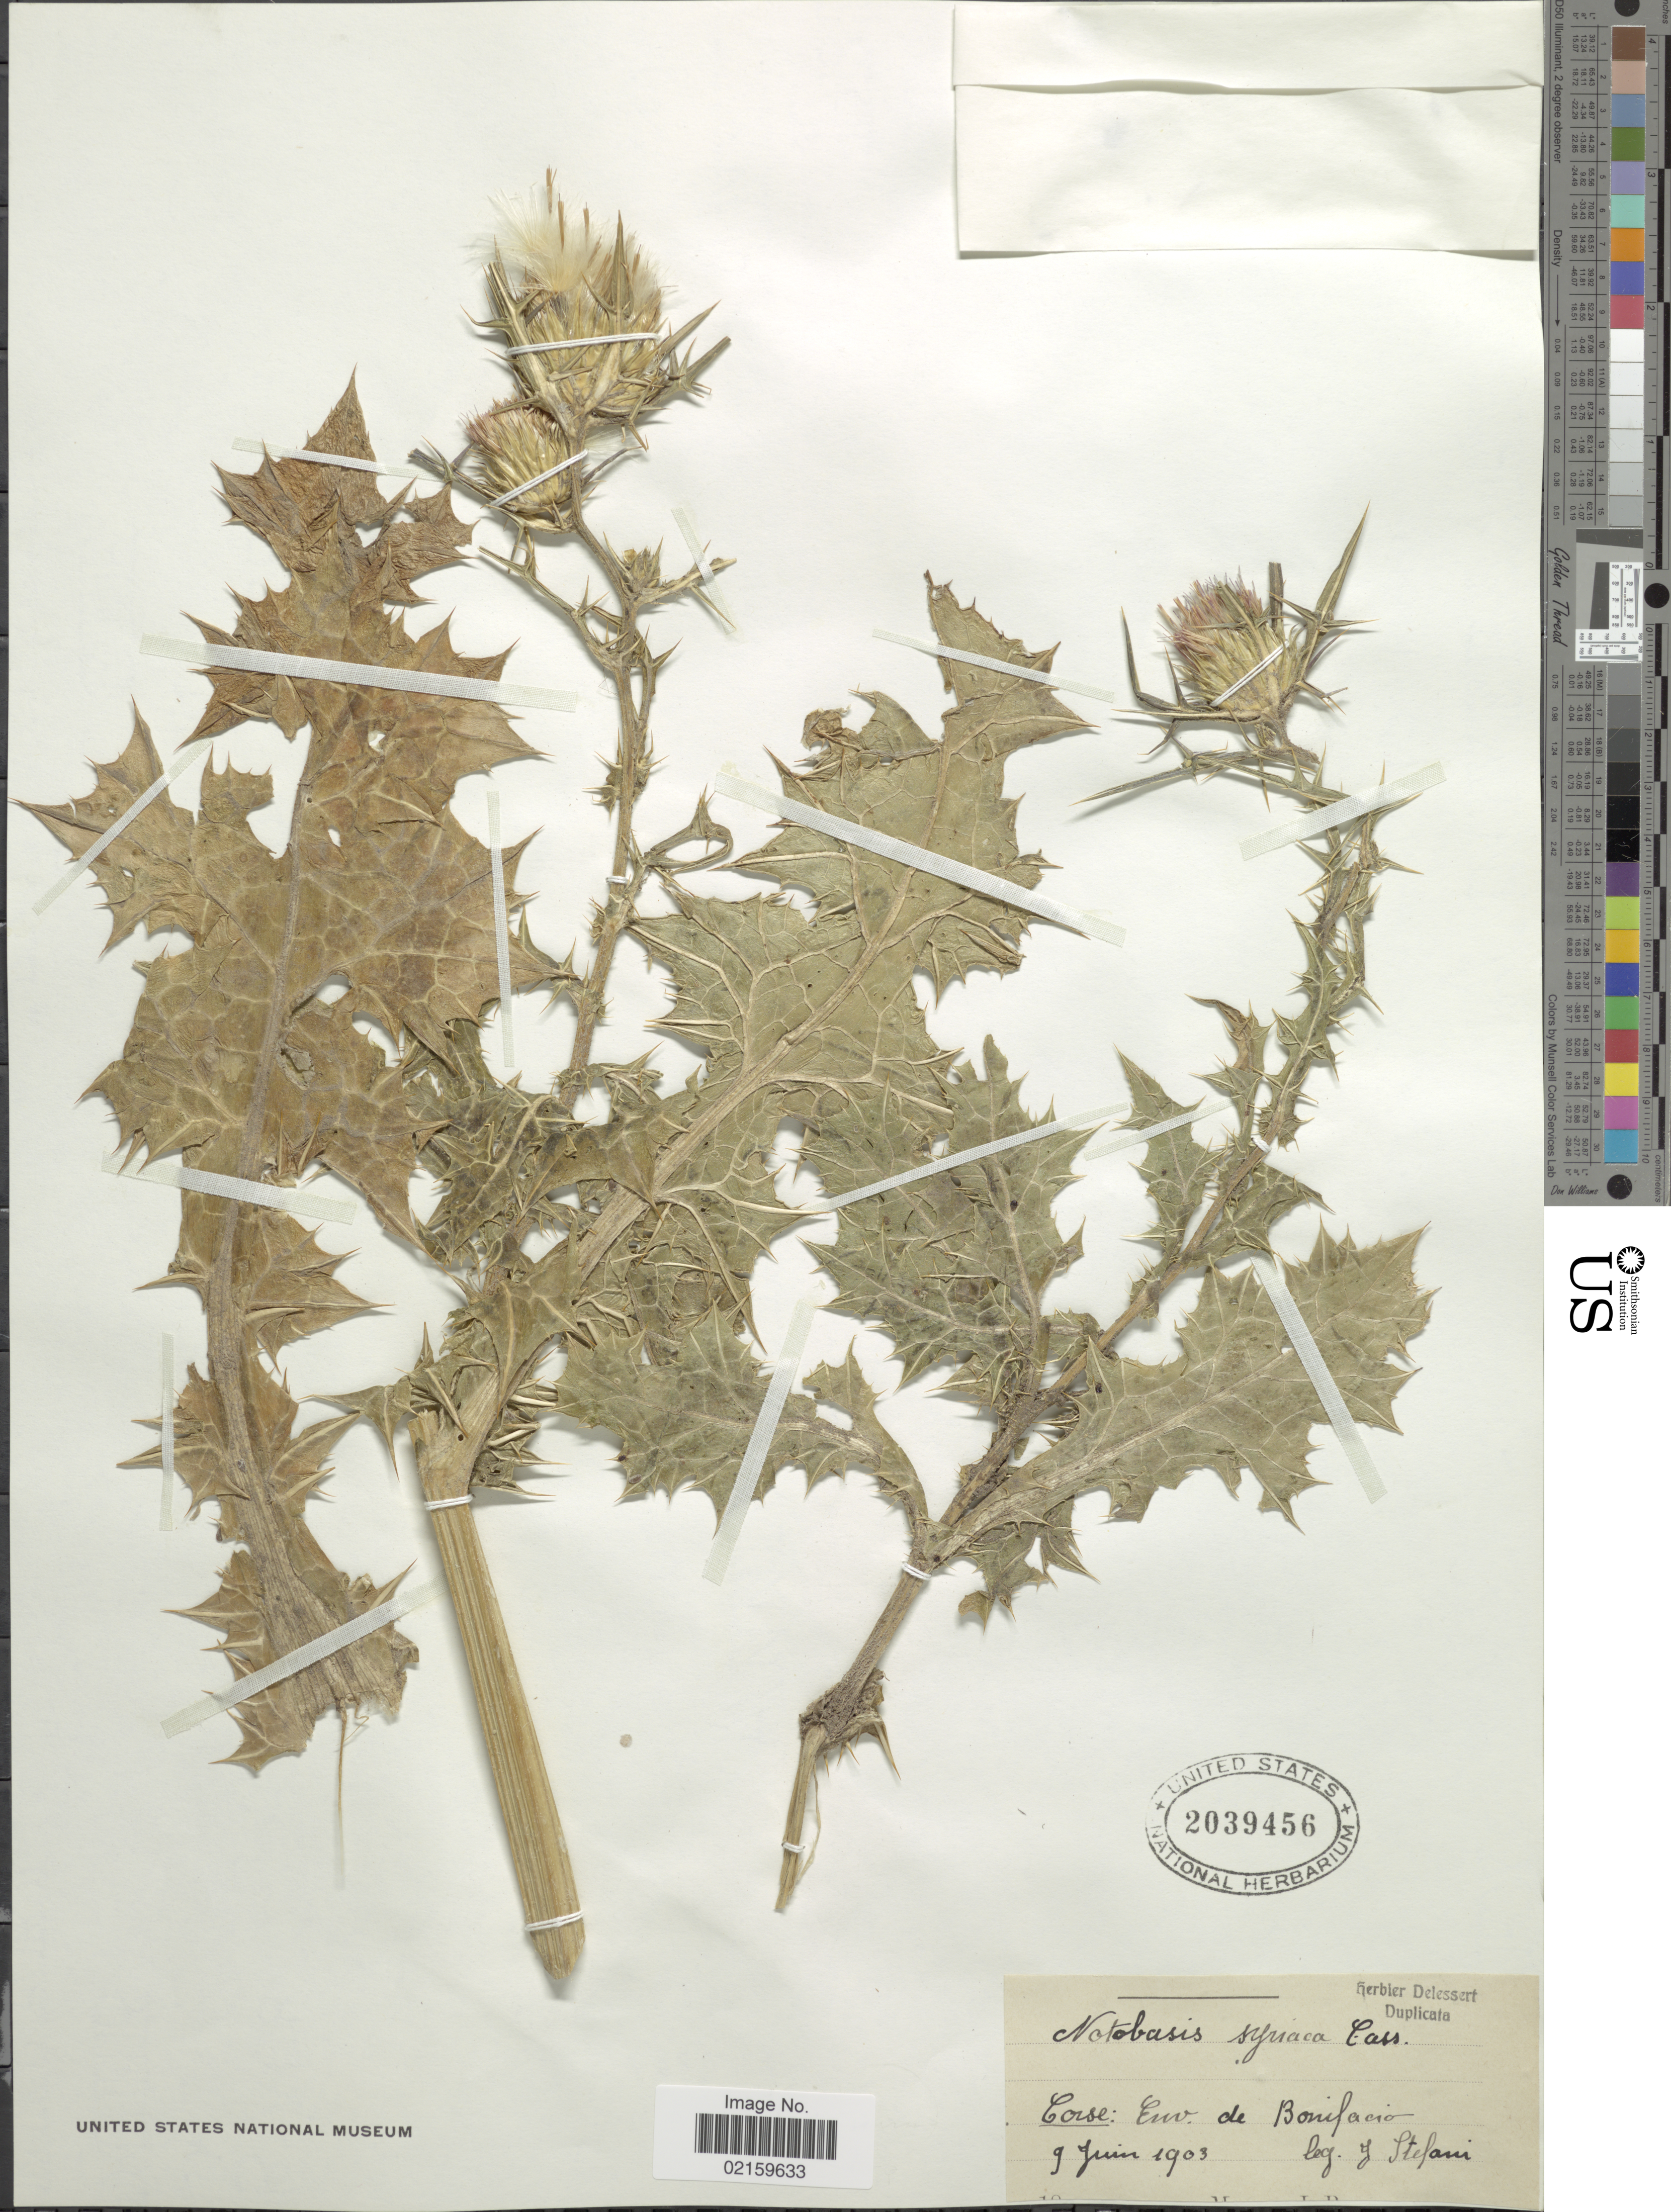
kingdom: Plantae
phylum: Tracheophyta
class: Magnoliopsida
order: Asterales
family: Asteraceae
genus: Notobasis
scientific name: Notobasis syriaca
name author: (L.) Cass.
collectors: J. Stefani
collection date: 1903-06-09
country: France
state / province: Corsica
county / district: Corse-du-Sud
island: Corse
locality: Corse: Env. de Bonifacio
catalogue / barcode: US 2039456